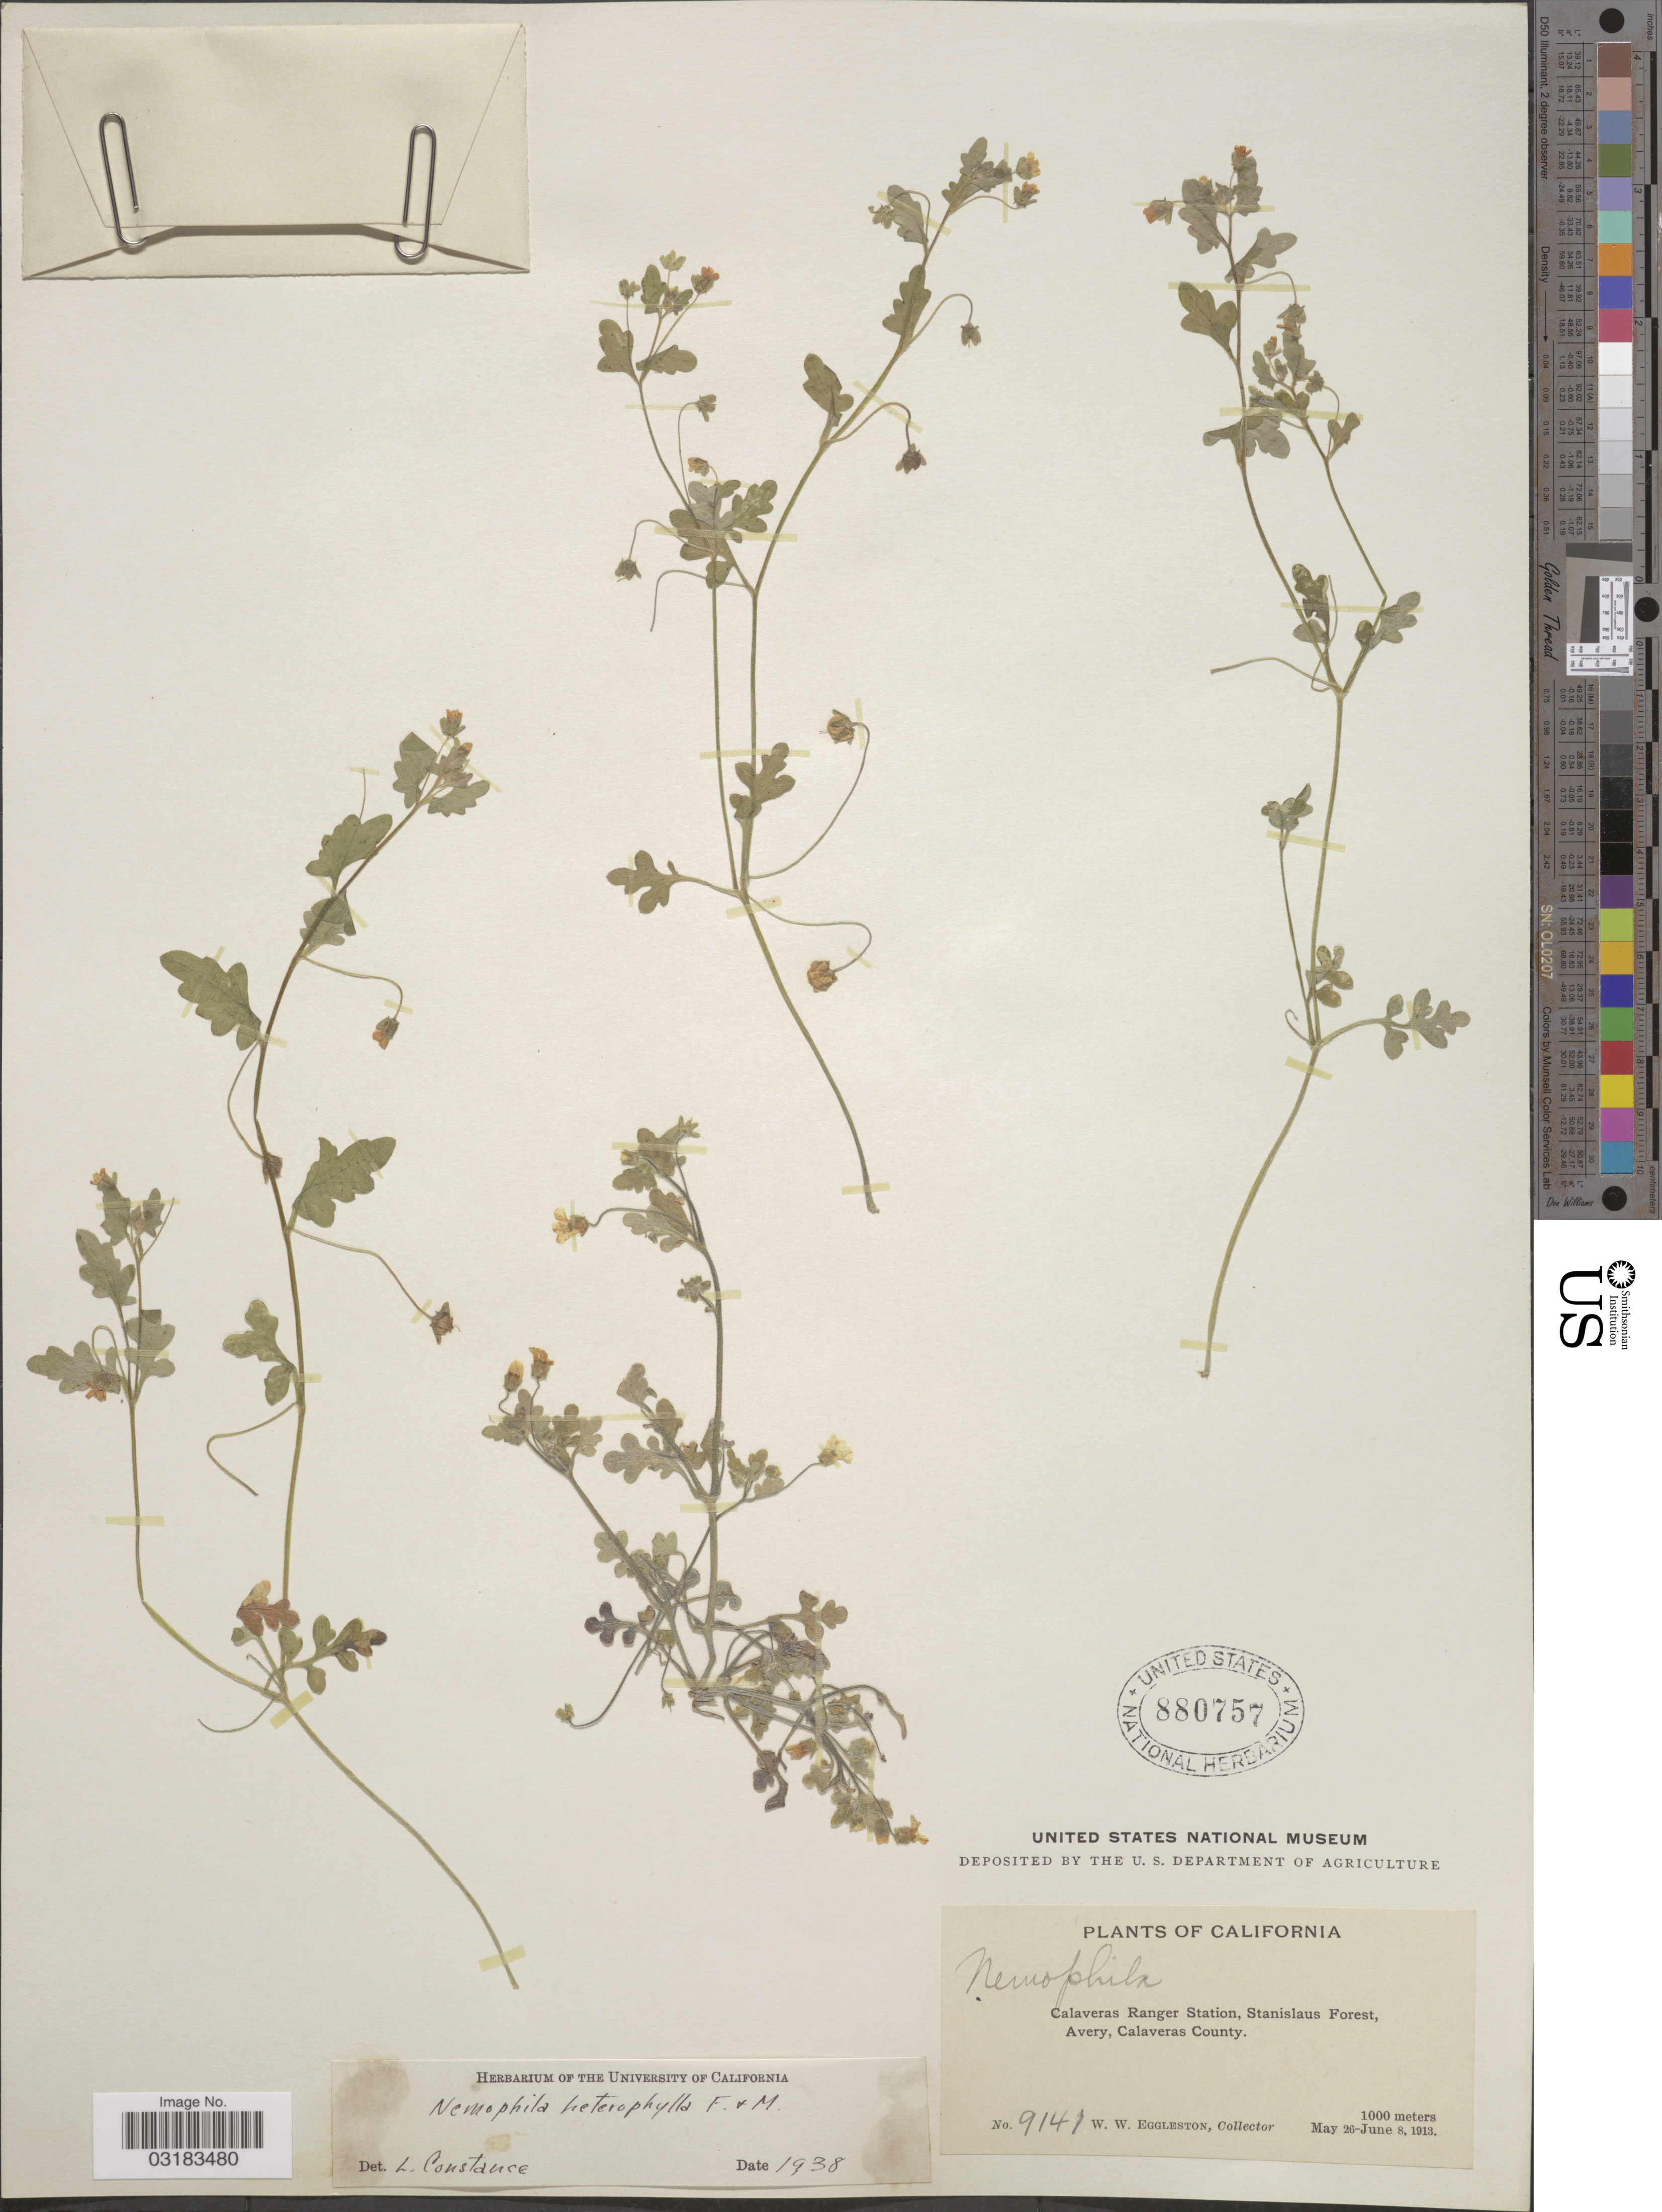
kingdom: Plantae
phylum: Tracheophyta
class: Magnoliopsida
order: Boraginales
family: Hydrophyllaceae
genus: Nemophila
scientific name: Nemophila heterophylla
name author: Fisch. & C.A. Mey.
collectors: W. W. Eggleston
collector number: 9141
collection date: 1913-05-26/1913-06-08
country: United States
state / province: California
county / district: Calaveras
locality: Calaveras Ranger Station, Stanislaus Forest, Avery, Calaveras County.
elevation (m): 1000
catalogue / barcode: US 880757